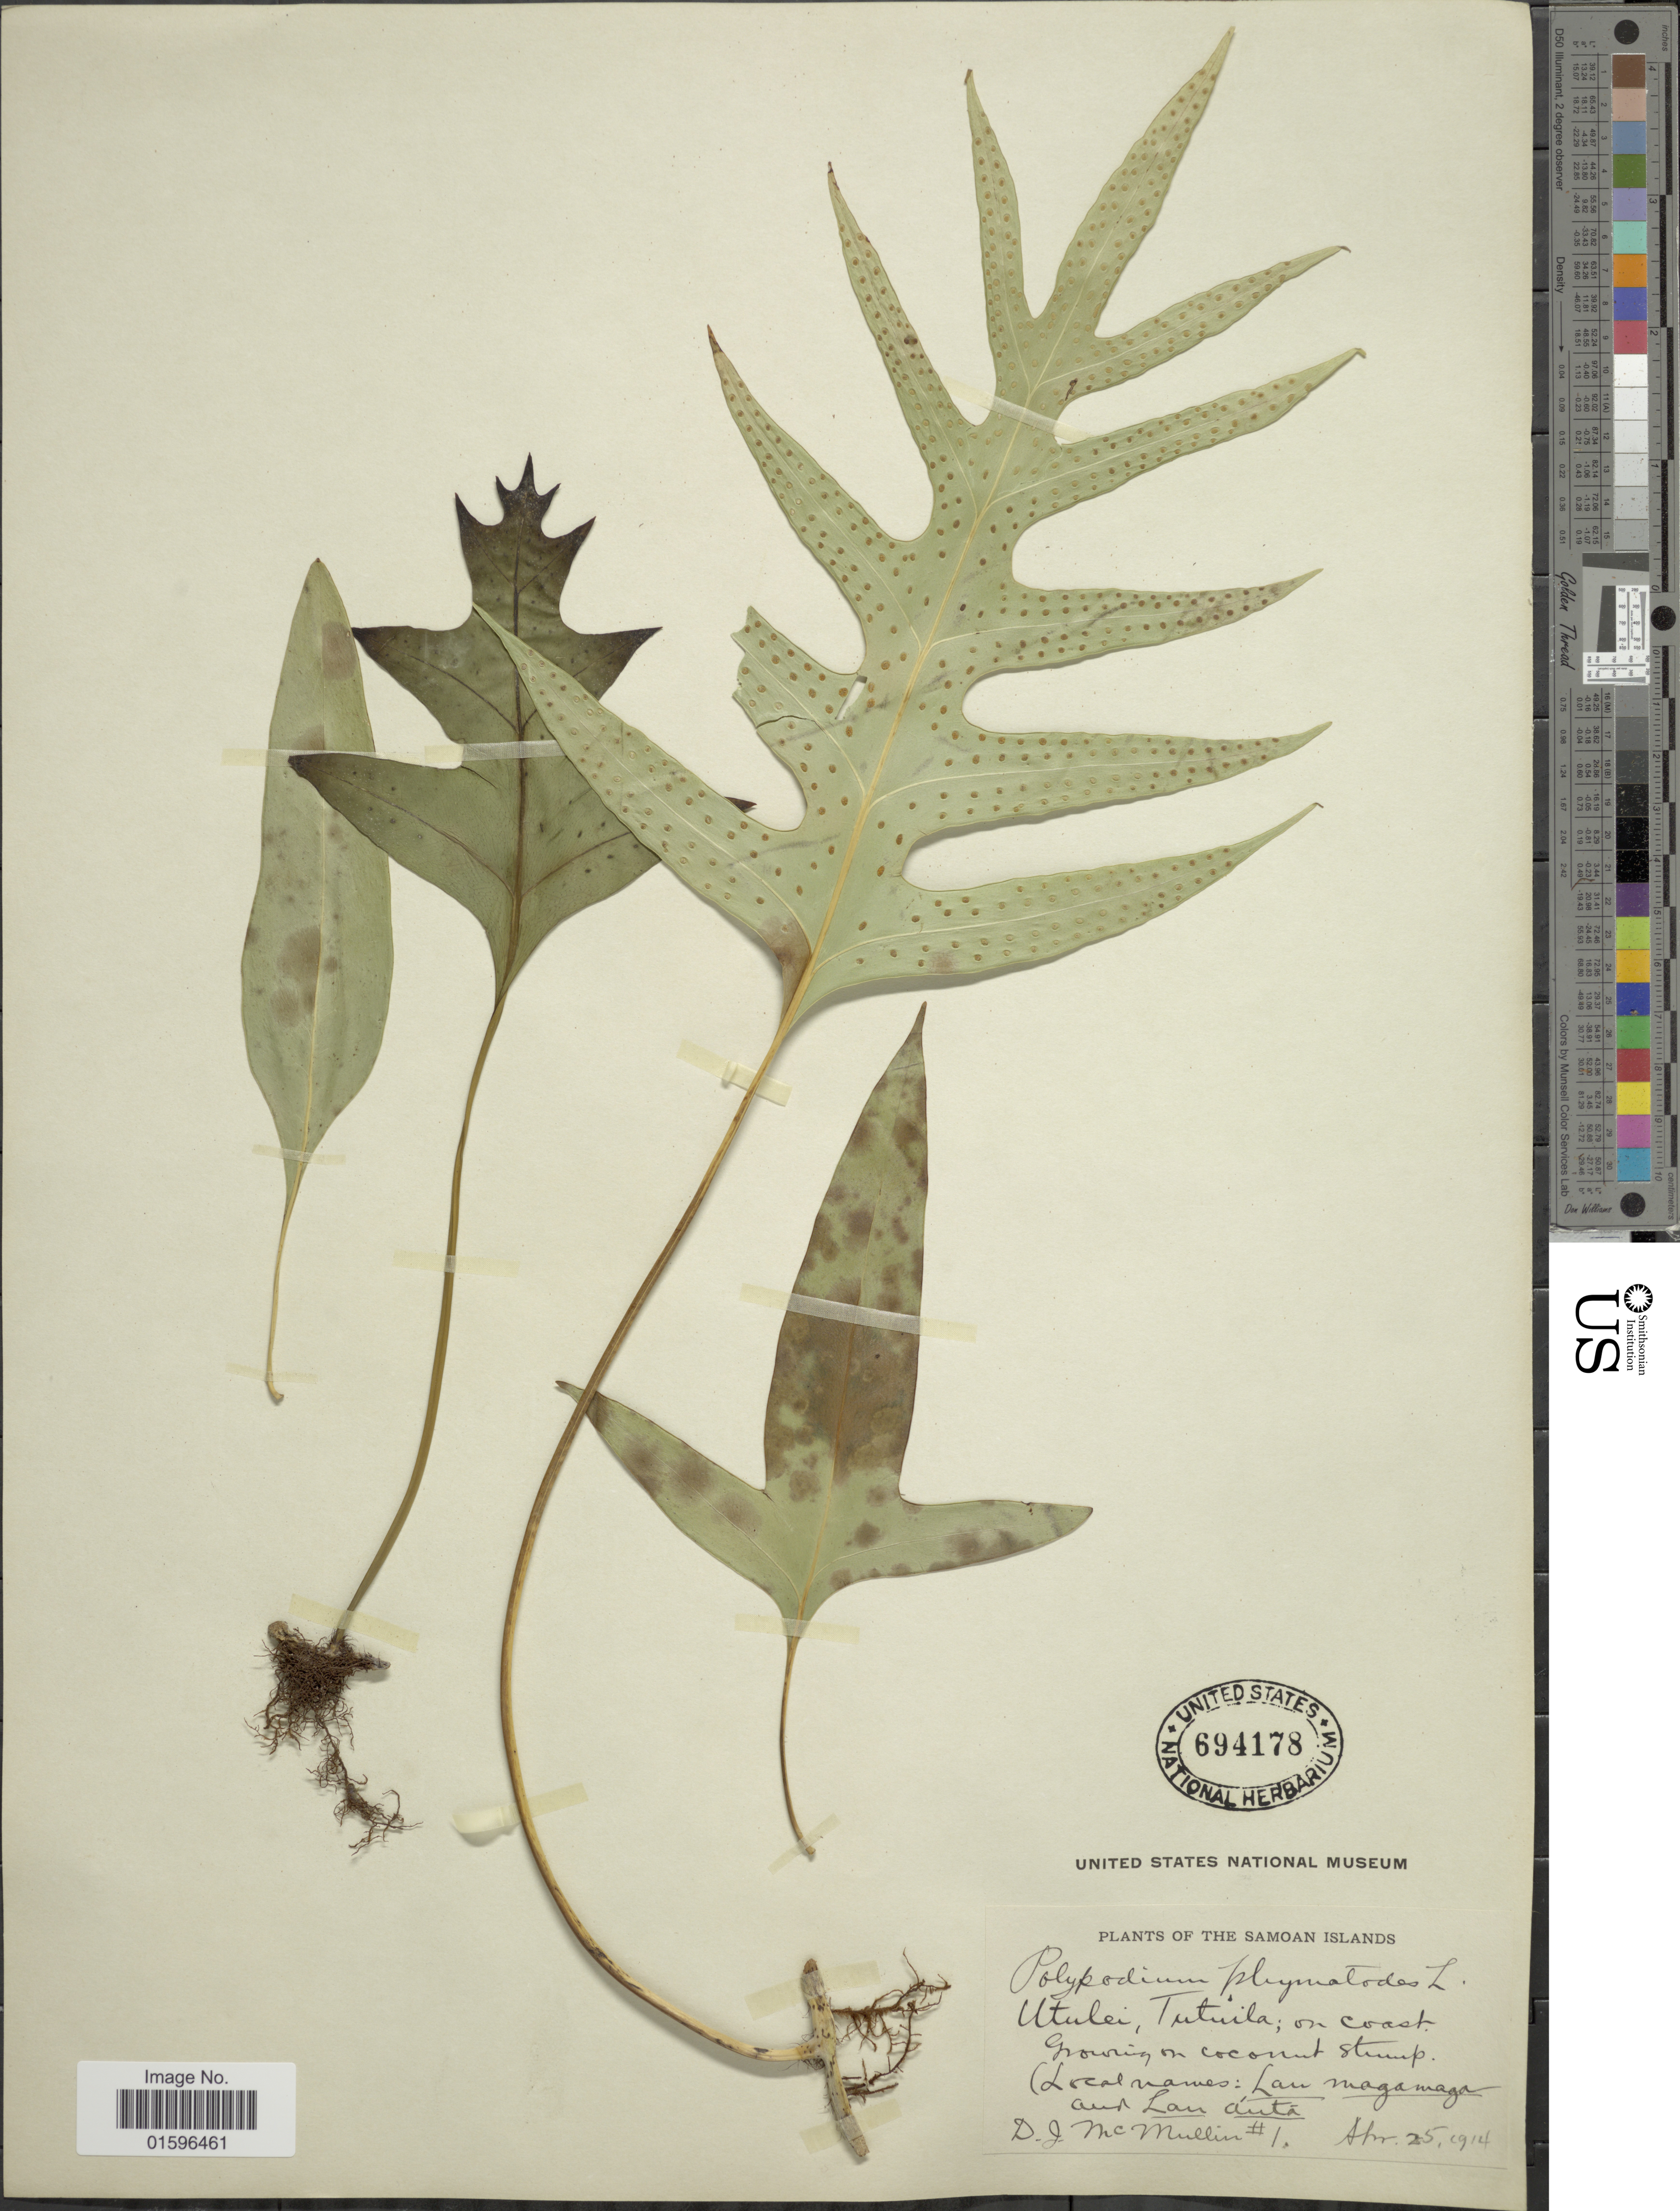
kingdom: Plantae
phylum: Tracheophyta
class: Polypodiopsida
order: Polypodiales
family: Polypodiaceae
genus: Polypodium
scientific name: Polypodium scolopendria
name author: Burm. f.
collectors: D. McMullin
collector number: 1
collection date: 1914-04-25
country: American Samoa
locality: Utulei, Tutuila; on coast.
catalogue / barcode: US 694178